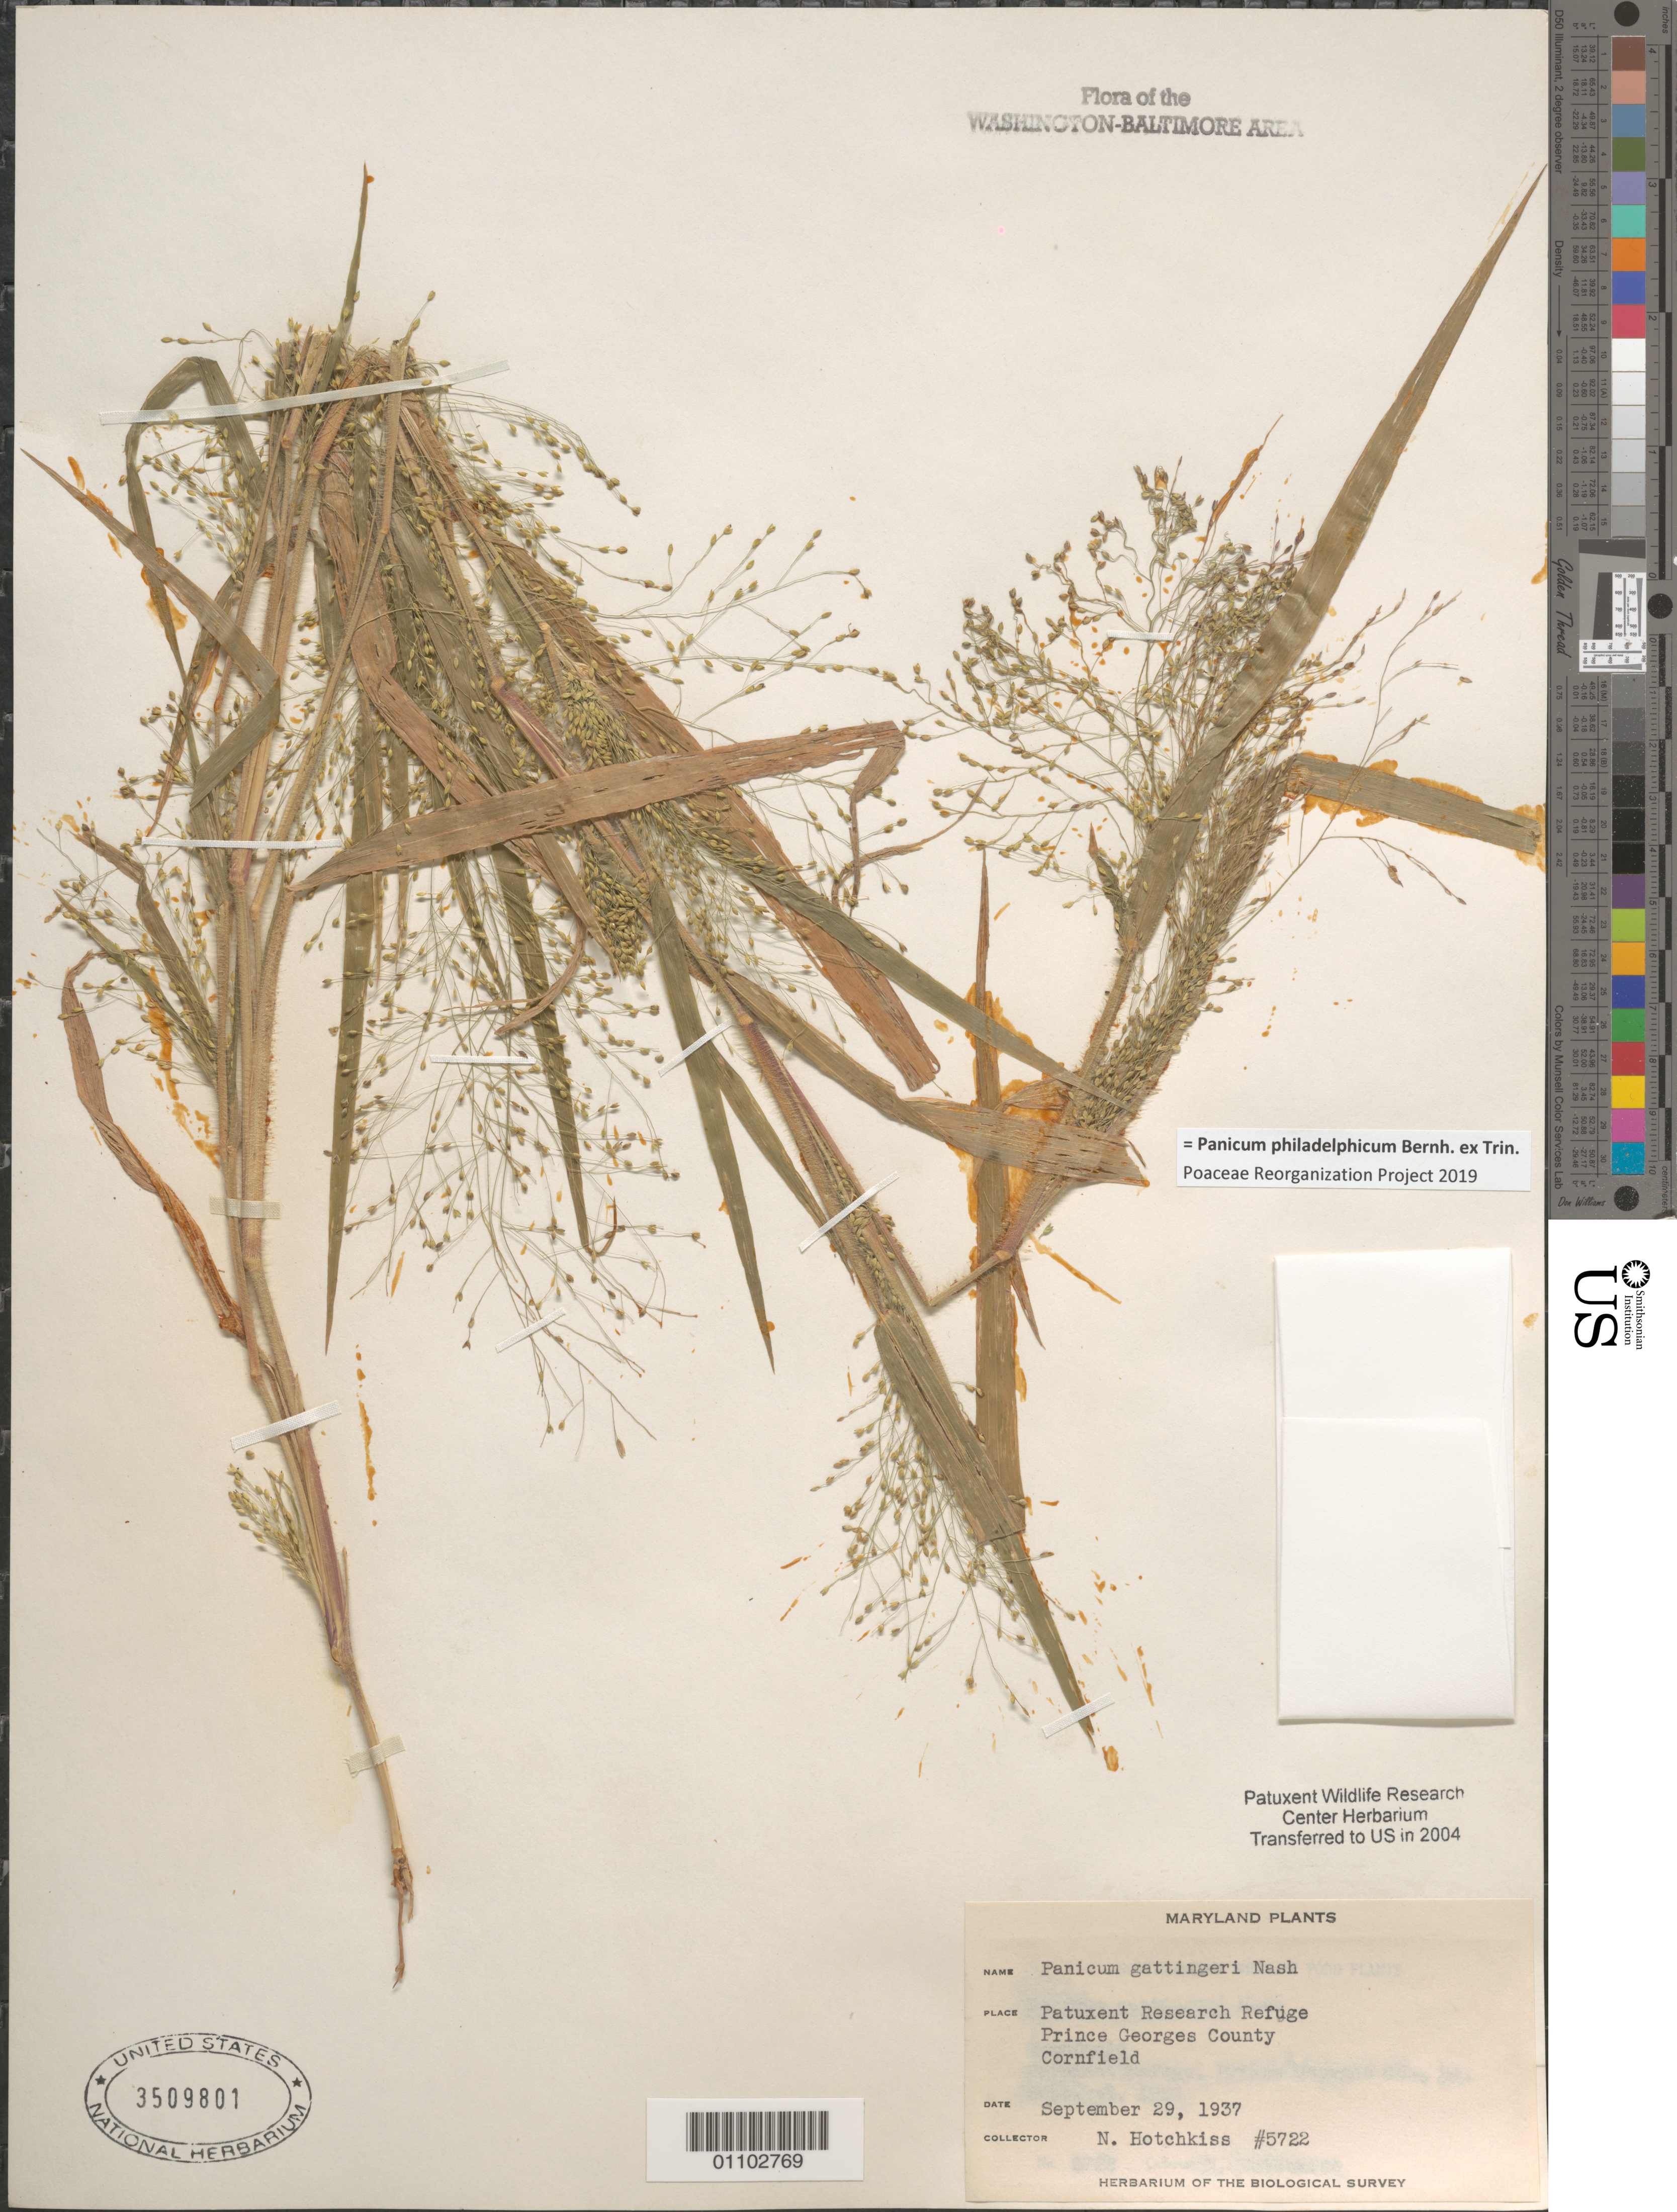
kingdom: Plantae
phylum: Tracheophyta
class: Liliopsida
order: Poales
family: Poaceae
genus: Panicum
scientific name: Panicum philadelphicum var. gattingeri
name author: (Nash) Freckmann & Lelong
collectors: N. Hotchkiss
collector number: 5722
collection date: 1937-09-29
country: United States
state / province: Maryland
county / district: Prince George's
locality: Patuxent Research Refuge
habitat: Cornfield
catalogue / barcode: US 3509801